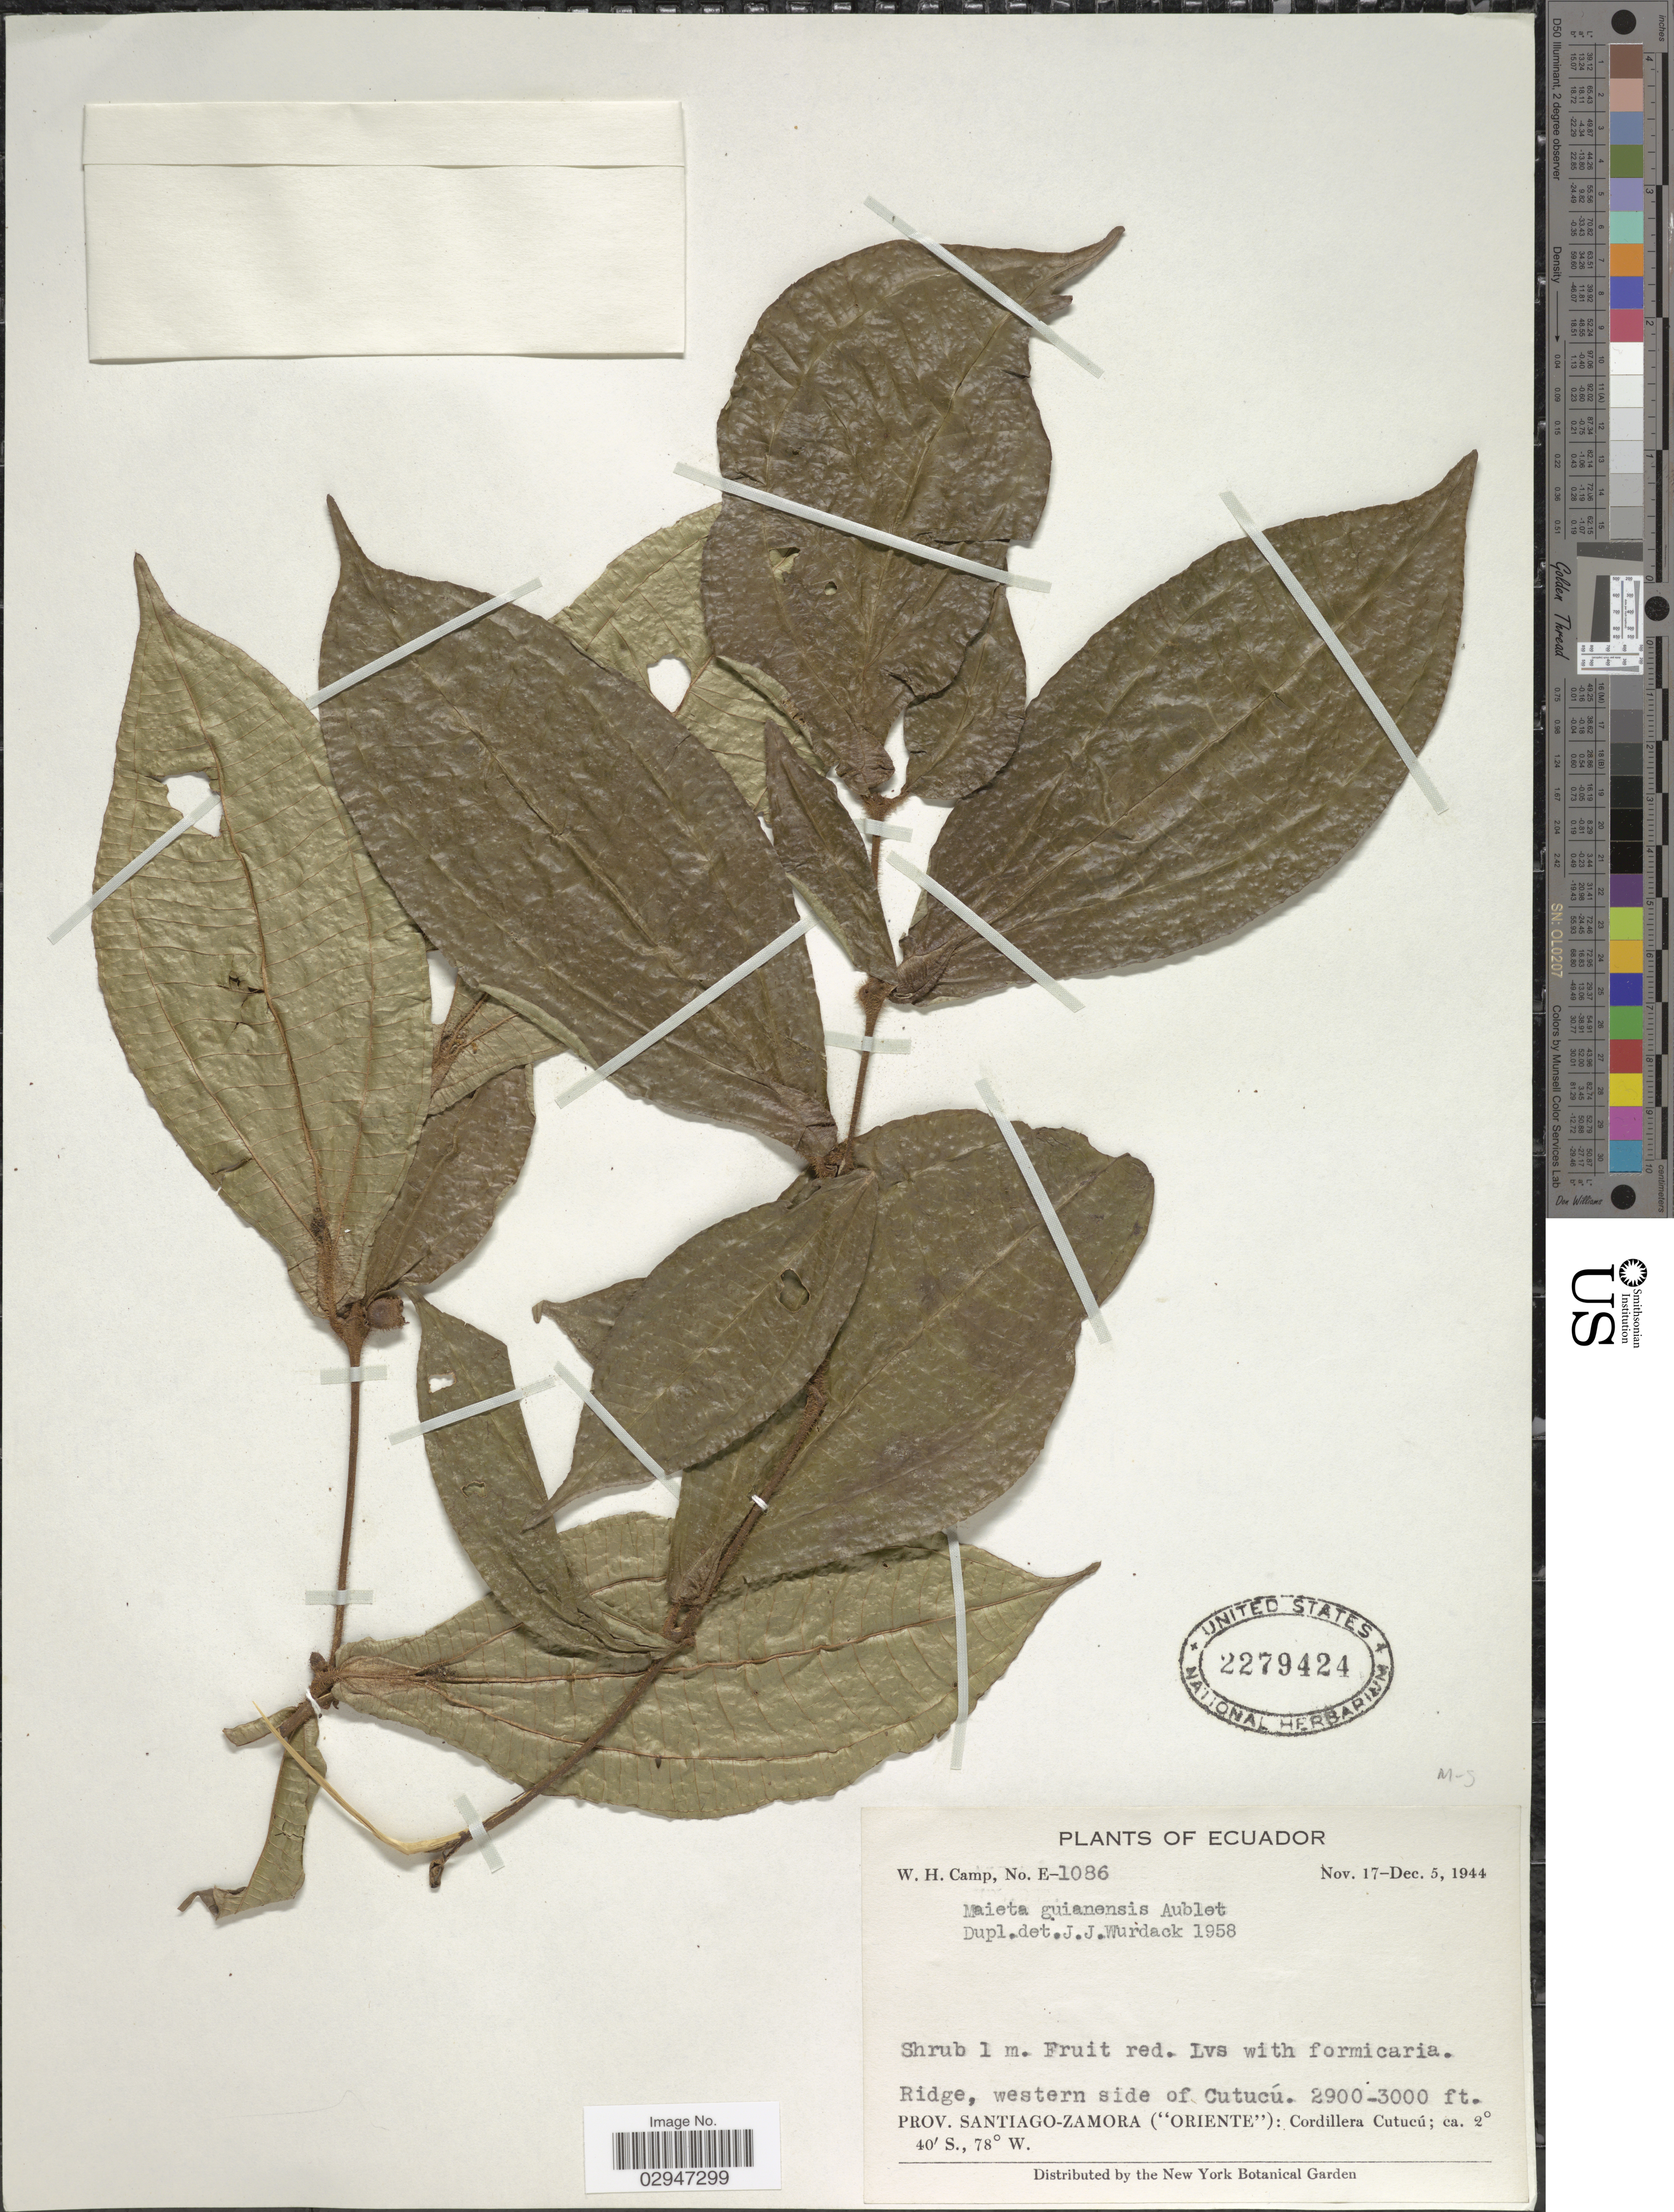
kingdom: Plantae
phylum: Tracheophyta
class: Magnoliopsida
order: Myrtales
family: Melastomataceae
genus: Maieta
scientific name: Maieta guianensis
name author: Aubl.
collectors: W. H. Camp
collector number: E-1086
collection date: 1944-11-17/1944-12-05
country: Ecuador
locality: Ridge, western side of Cutucú. Prov. Santiago-Zamora ("Oriente"): Cordillera Cutucú.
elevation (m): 884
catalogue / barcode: US 2279424